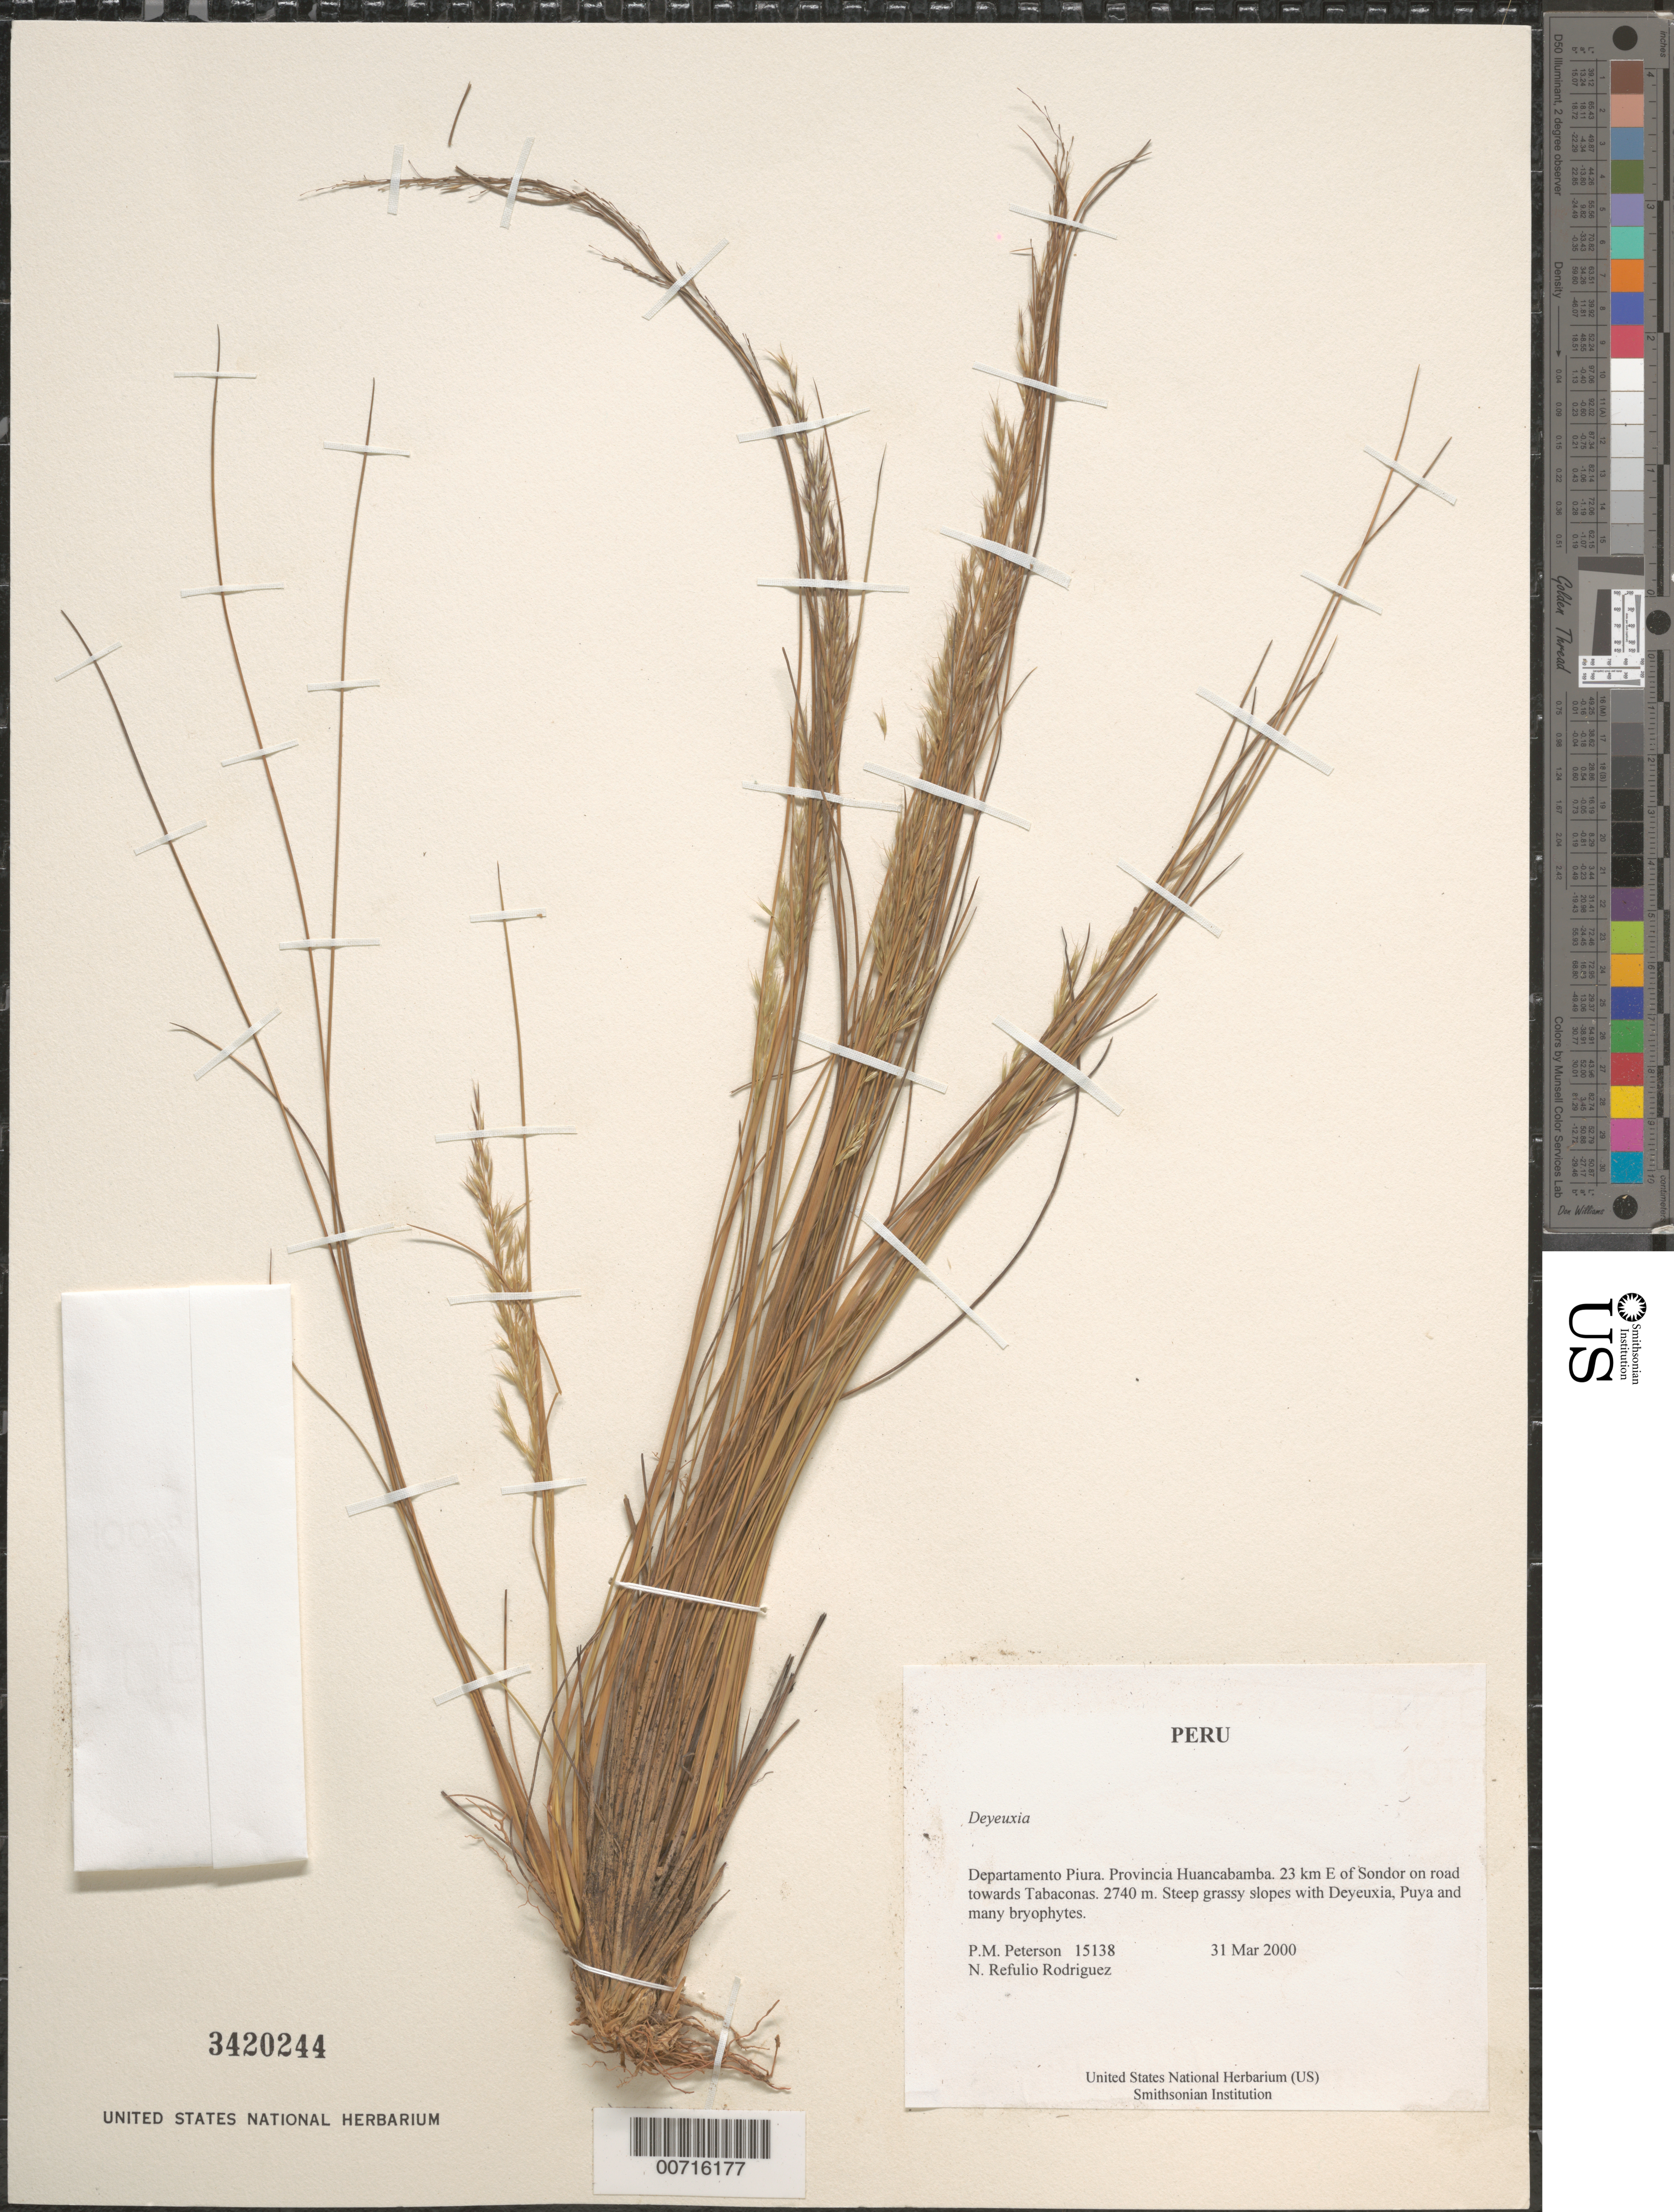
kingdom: Plantae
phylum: Tracheophyta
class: Liliopsida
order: Poales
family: Poaceae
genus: Calamagrostis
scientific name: Calamagrostis sp.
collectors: P. M. Peterson & N. Refulio-Rodríguez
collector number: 15138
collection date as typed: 31 Mar 2000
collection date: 2000-03-31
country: Peru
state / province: Piura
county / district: Huancabamba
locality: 23 km E of Sondor on road towards Tabaconas.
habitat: Steep grassy slopes with Deyeuxia, Puya and many bryophytes.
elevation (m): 2740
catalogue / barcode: US 3420244